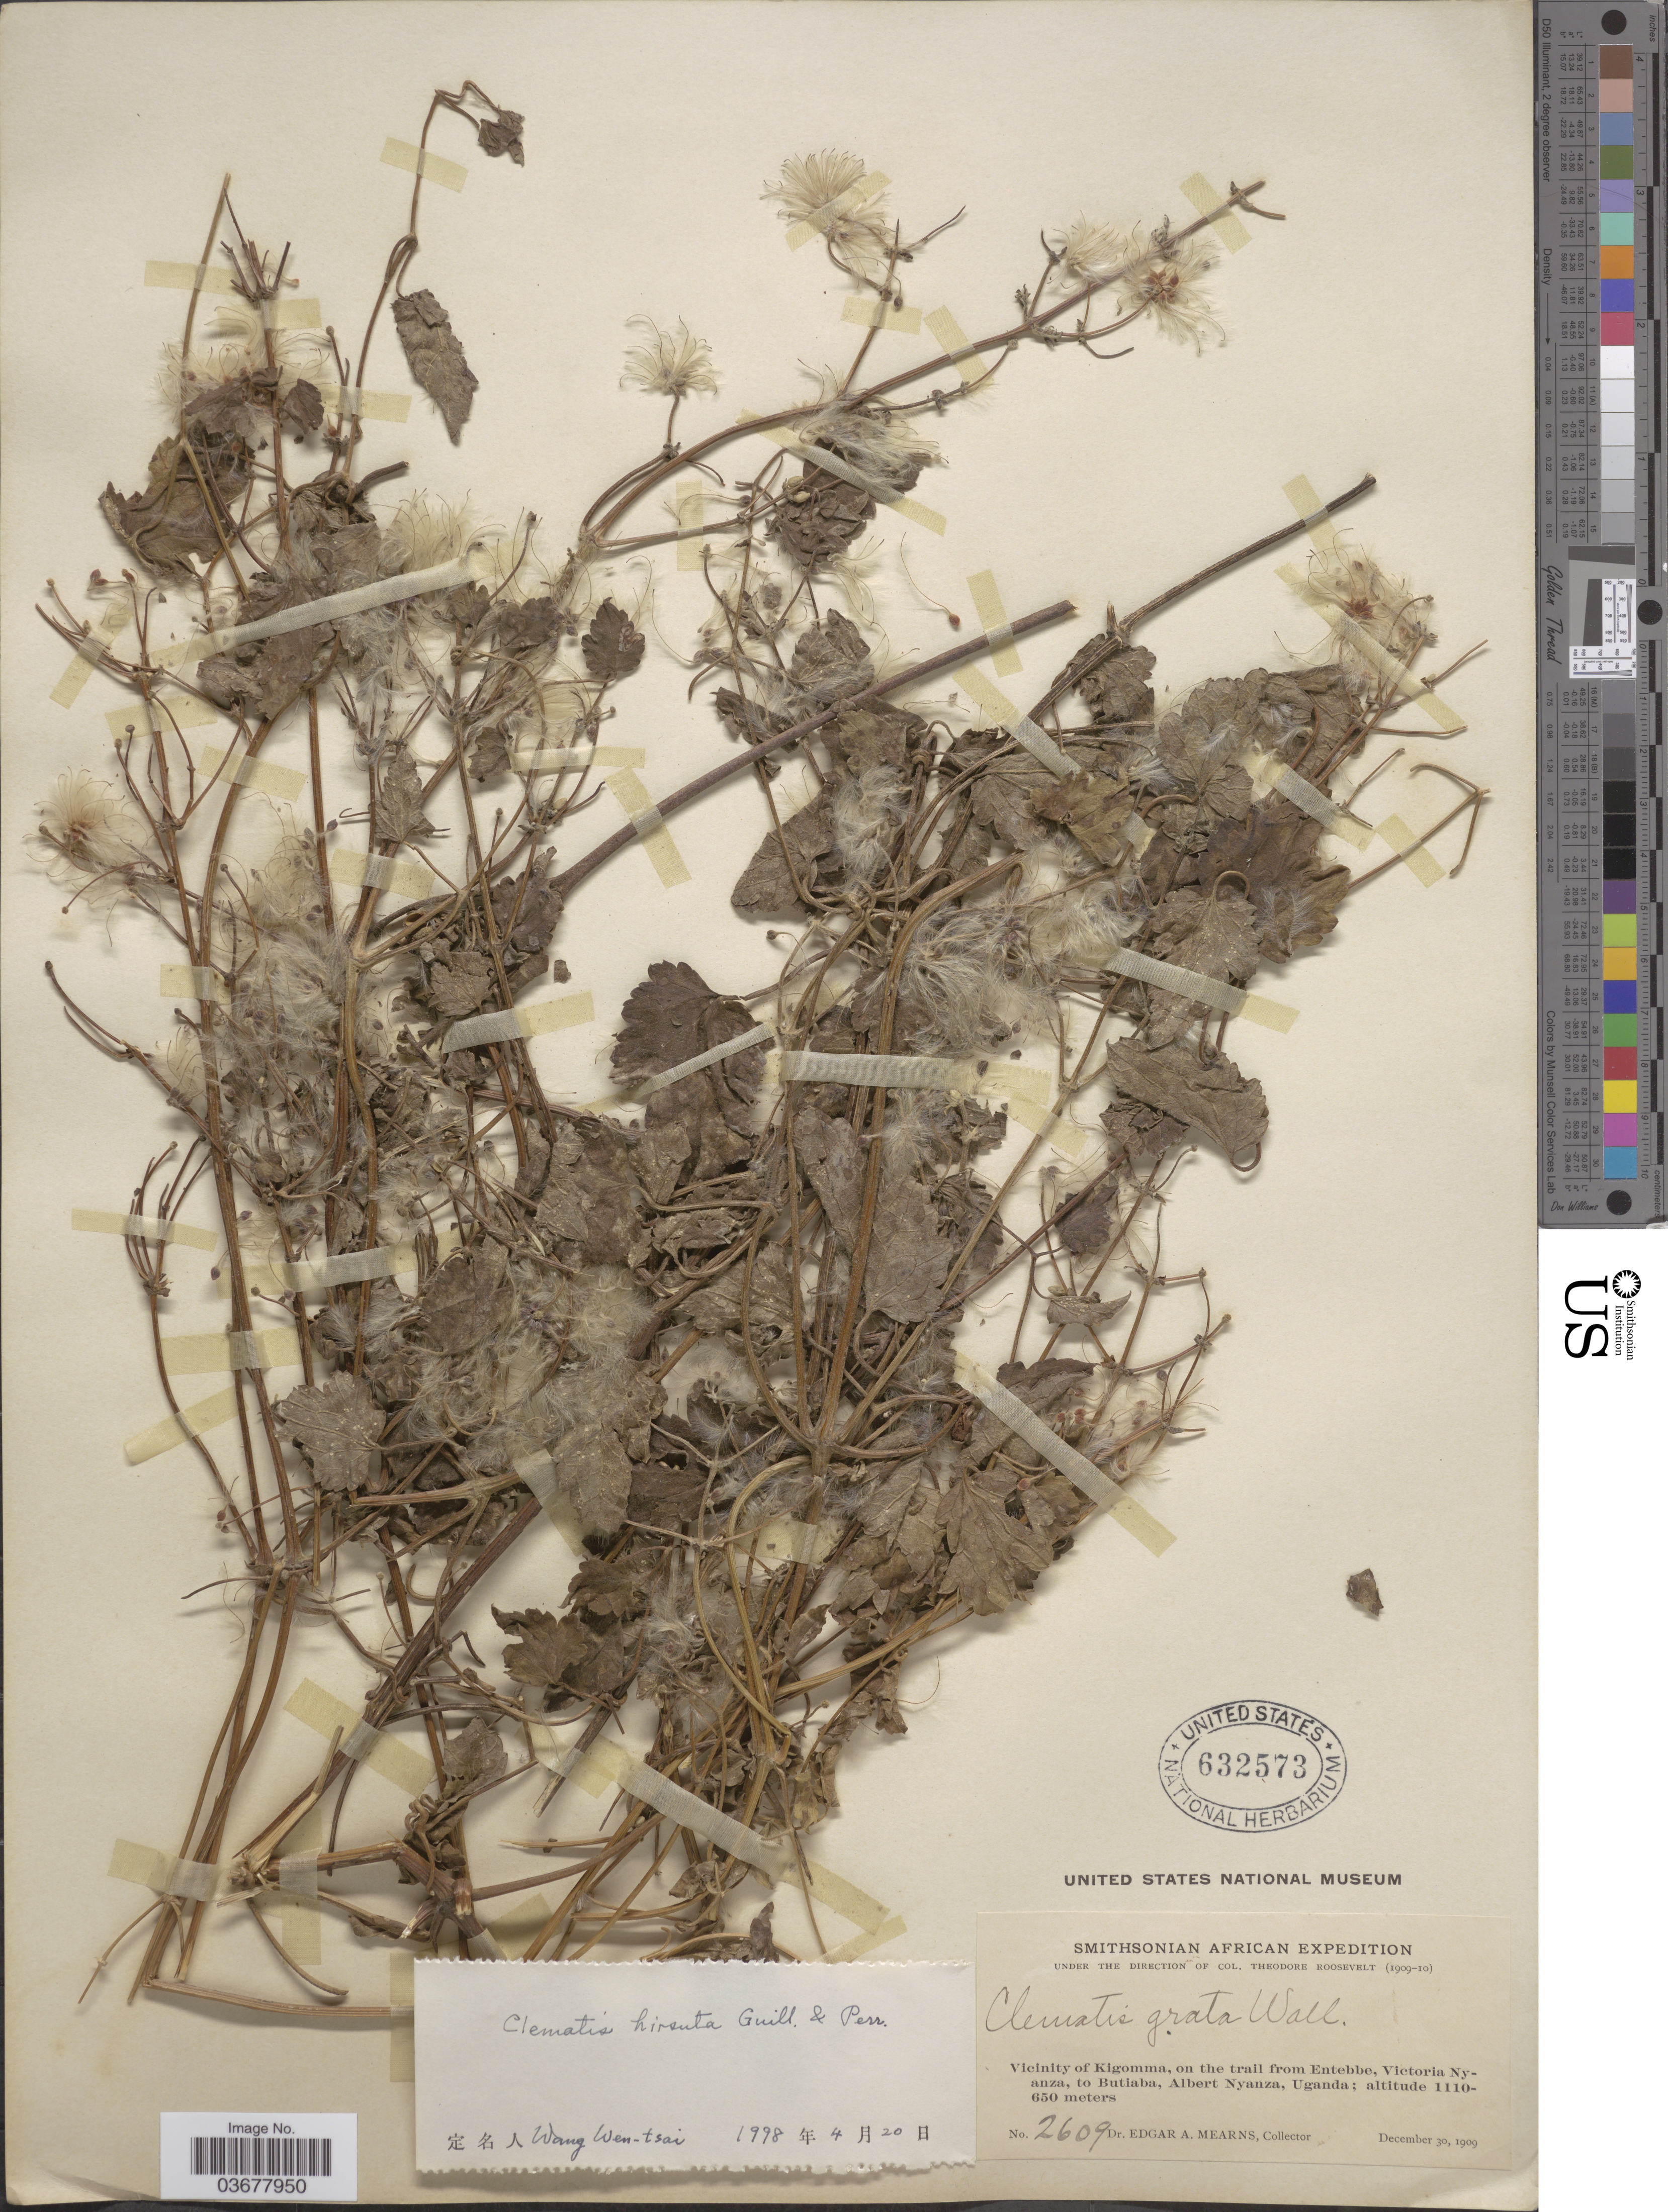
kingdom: Plantae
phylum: Tracheophyta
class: Magnoliopsida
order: Ranunculales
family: Ranunculaceae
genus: Clematis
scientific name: Clematis hirsuta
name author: Guill. & Perr.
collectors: E. A. Mearns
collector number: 2609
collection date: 1909-12-30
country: Uganda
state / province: Central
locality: Vicinity of Kigomma, on the trail from Entebbe, Victoria Nyanza, to Butiaba, Albert Nyanza.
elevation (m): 650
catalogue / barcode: US 632573